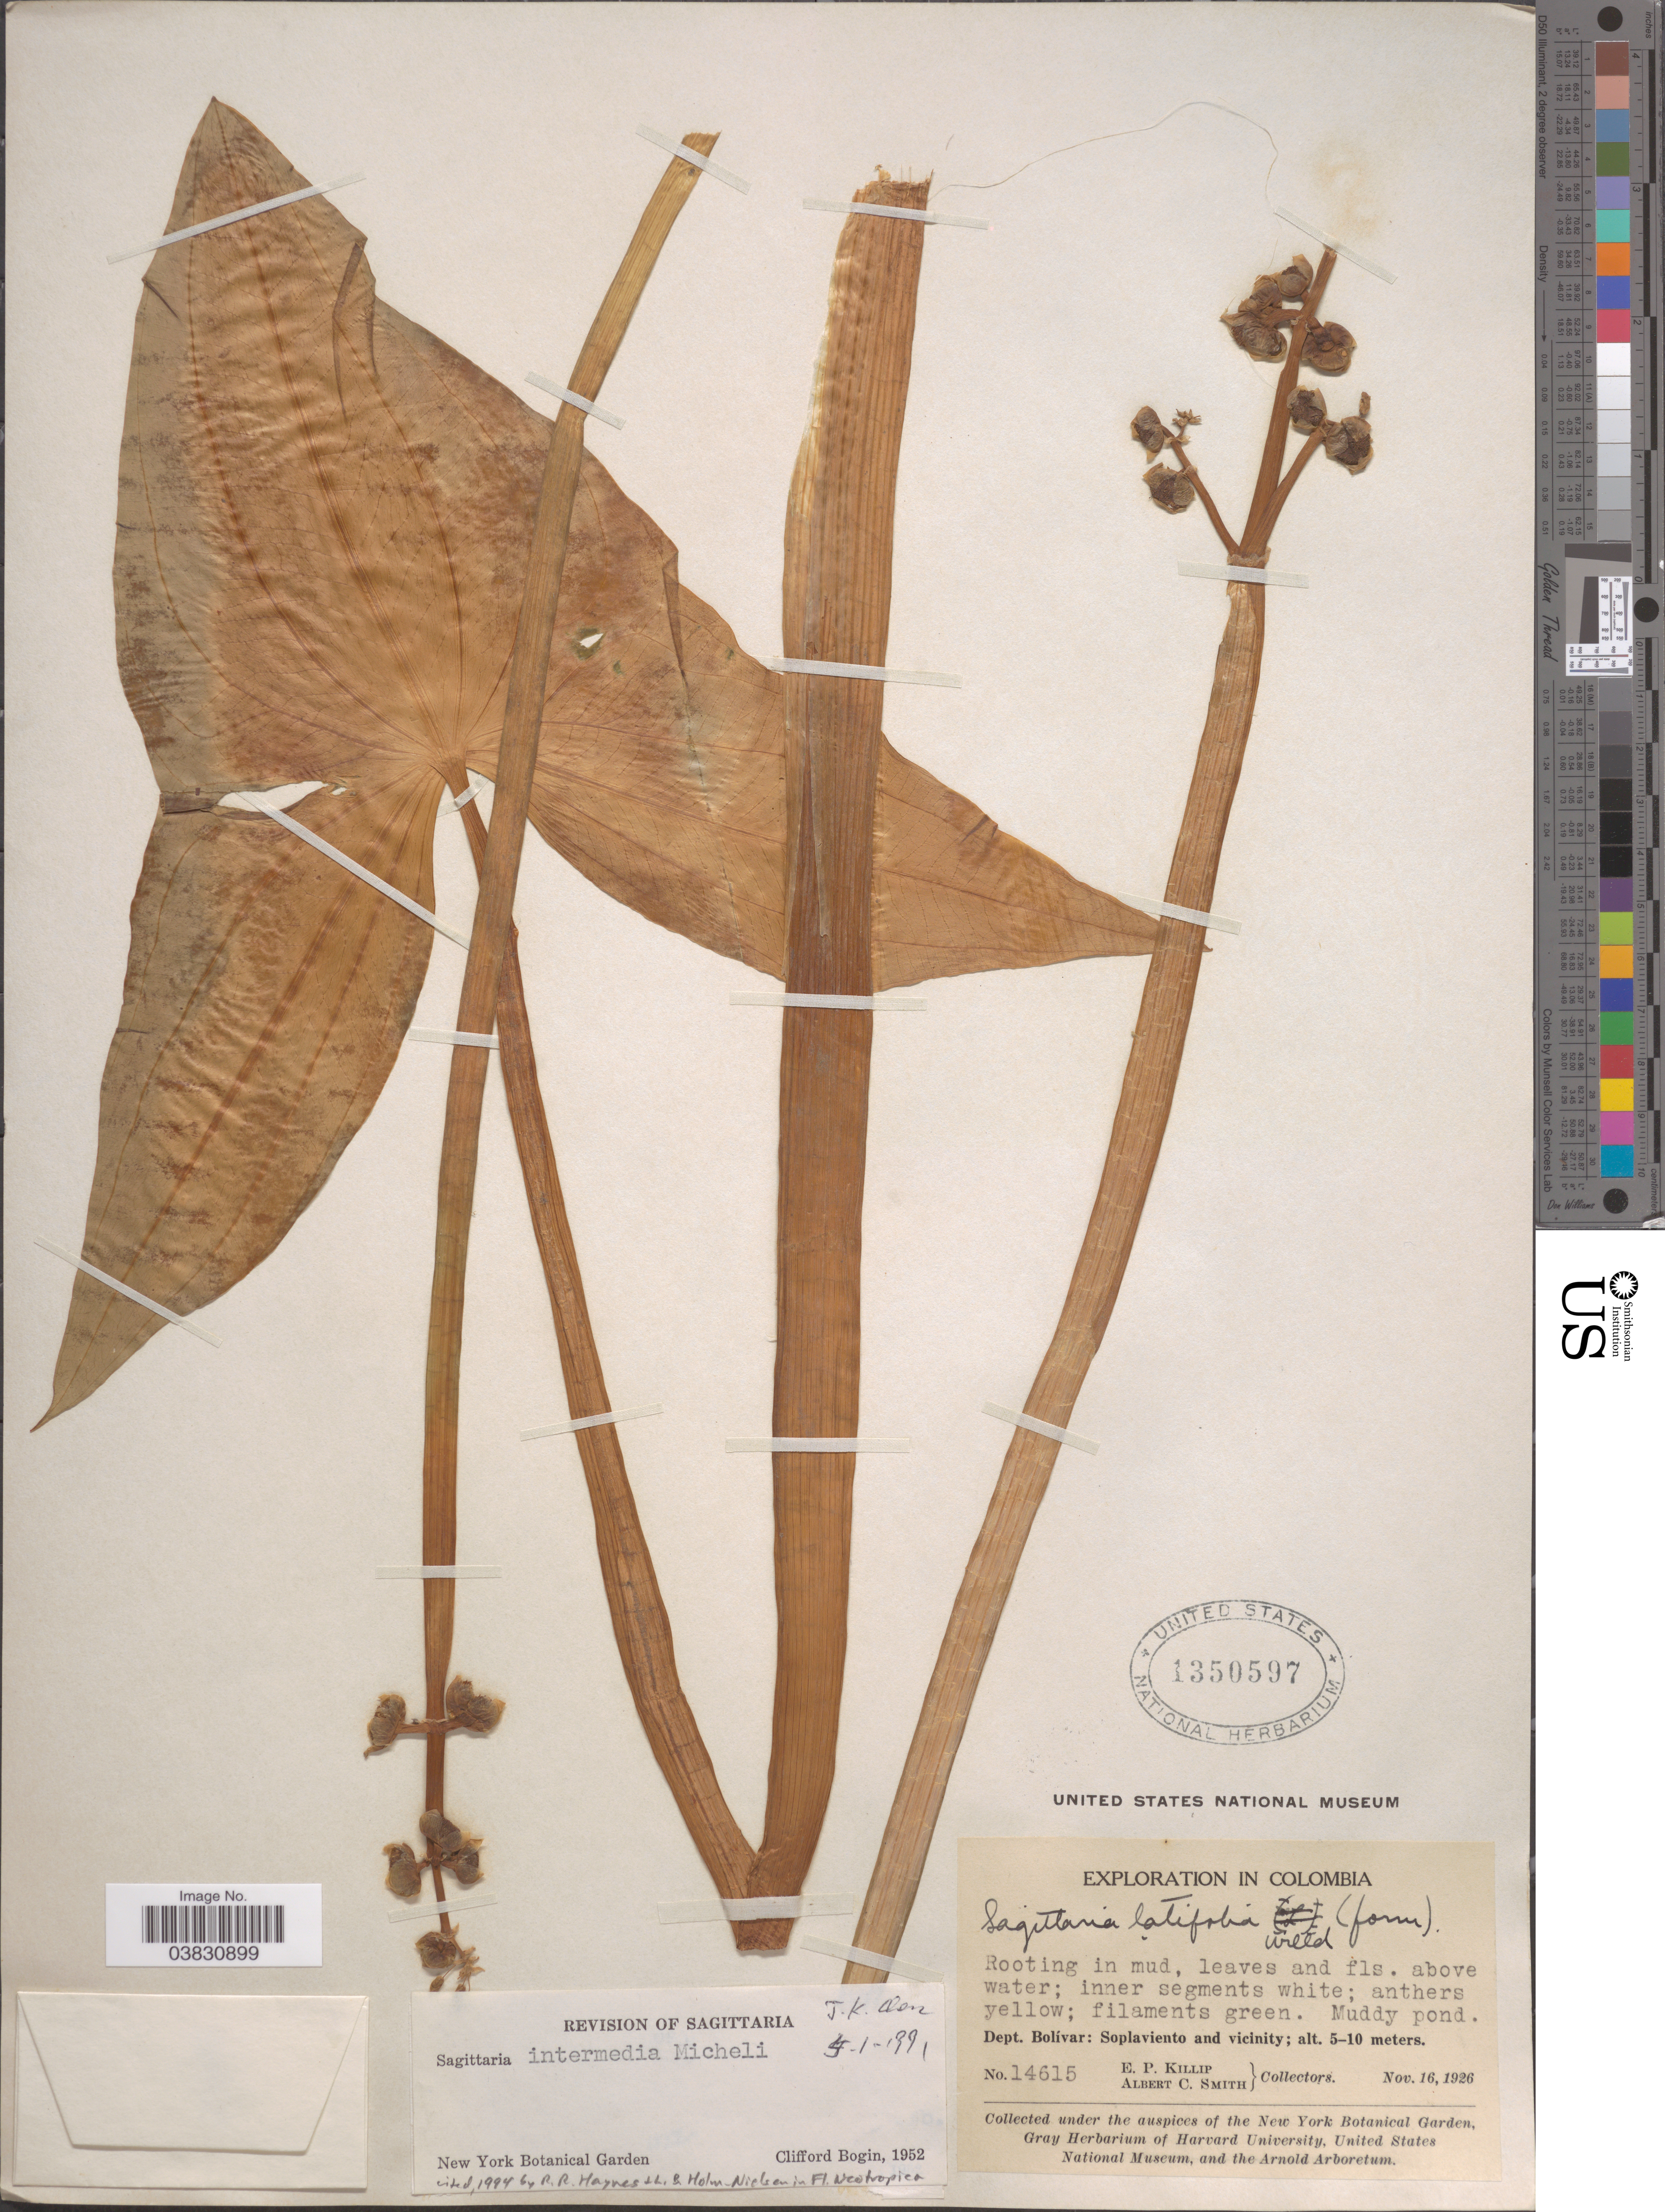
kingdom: Plantae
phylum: Tracheophyta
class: Liliopsida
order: Alismatales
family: Alismataceae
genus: Sagittaria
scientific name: Sagittaria latifolia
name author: Willd.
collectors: E. P. Killip & A. C. Smith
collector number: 14615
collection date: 1926-11-16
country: Colombia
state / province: Bolívar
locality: Dept. Bolívar: Soplaviento and vicinity.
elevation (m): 5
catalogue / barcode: US 1350597